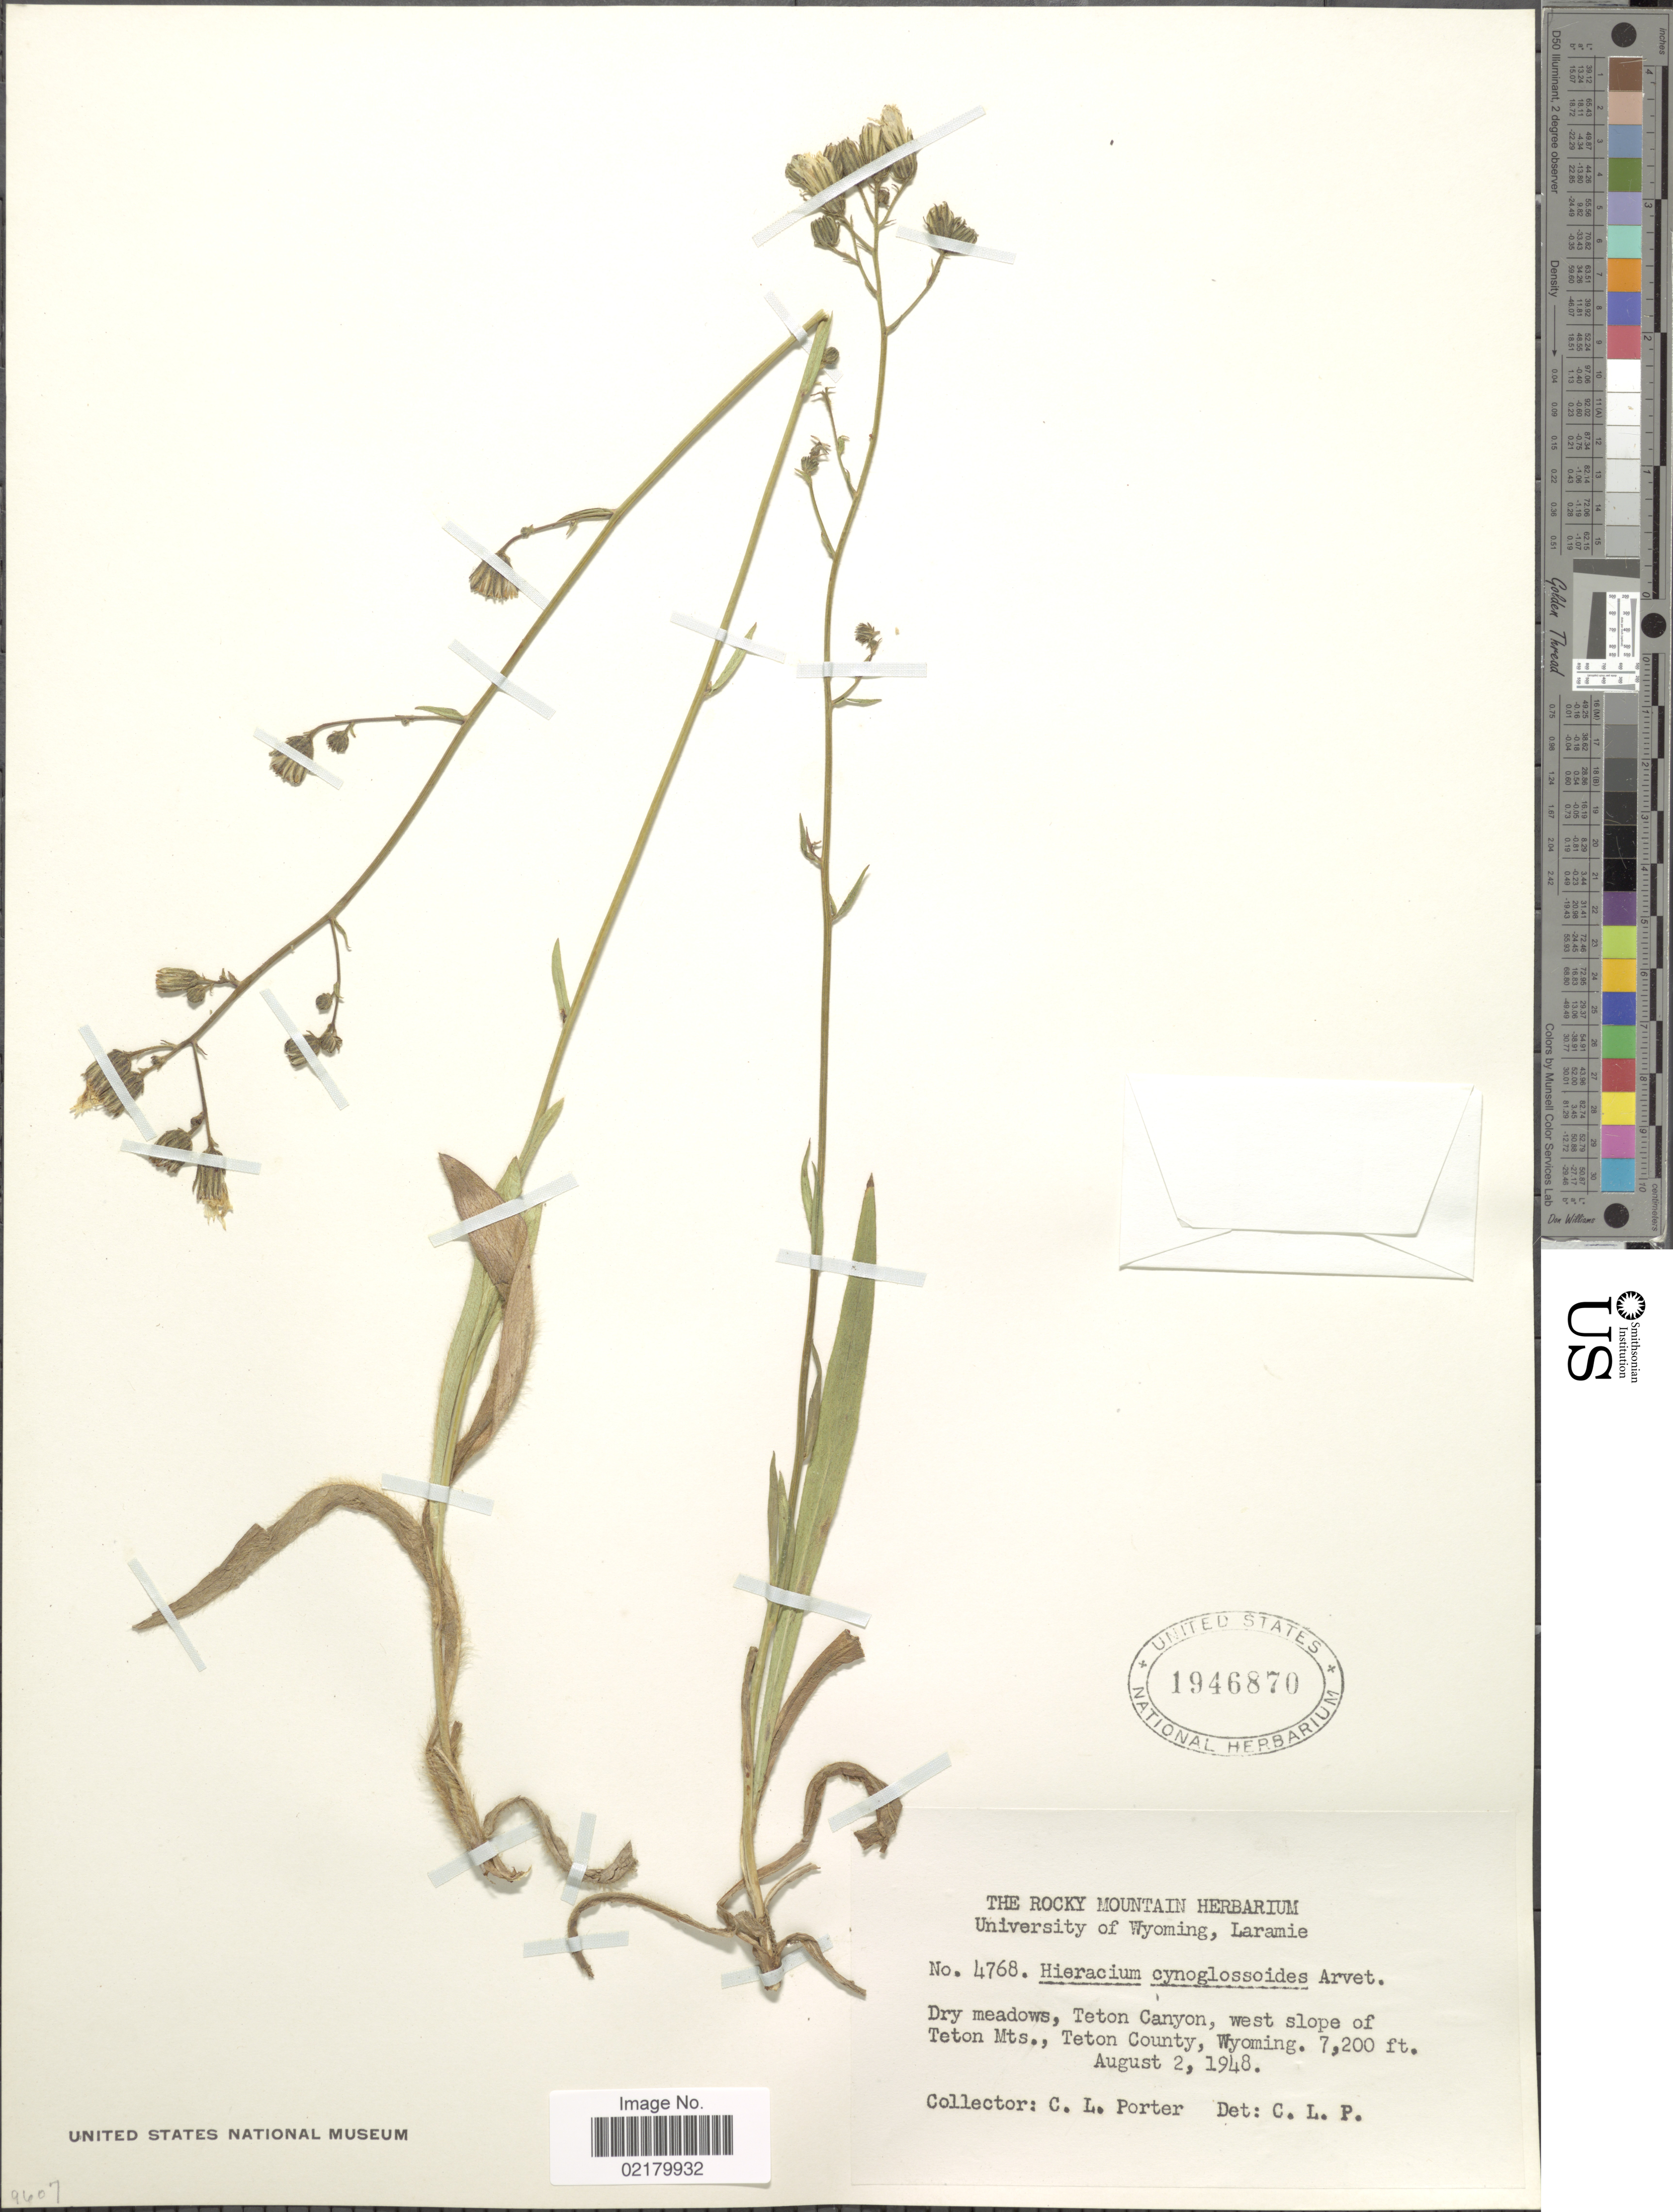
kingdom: Plantae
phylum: Tracheophyta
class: Magnoliopsida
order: Asterales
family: Asteraceae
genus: Hieracium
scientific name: Hieracium scouleri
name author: Hook.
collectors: C. L. Porter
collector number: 4768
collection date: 1948-08-02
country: United States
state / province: Wyoming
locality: Dry meadows, Teton Canyon, west slope of Teton Mts., Teton County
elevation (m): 2195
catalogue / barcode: US 1946870